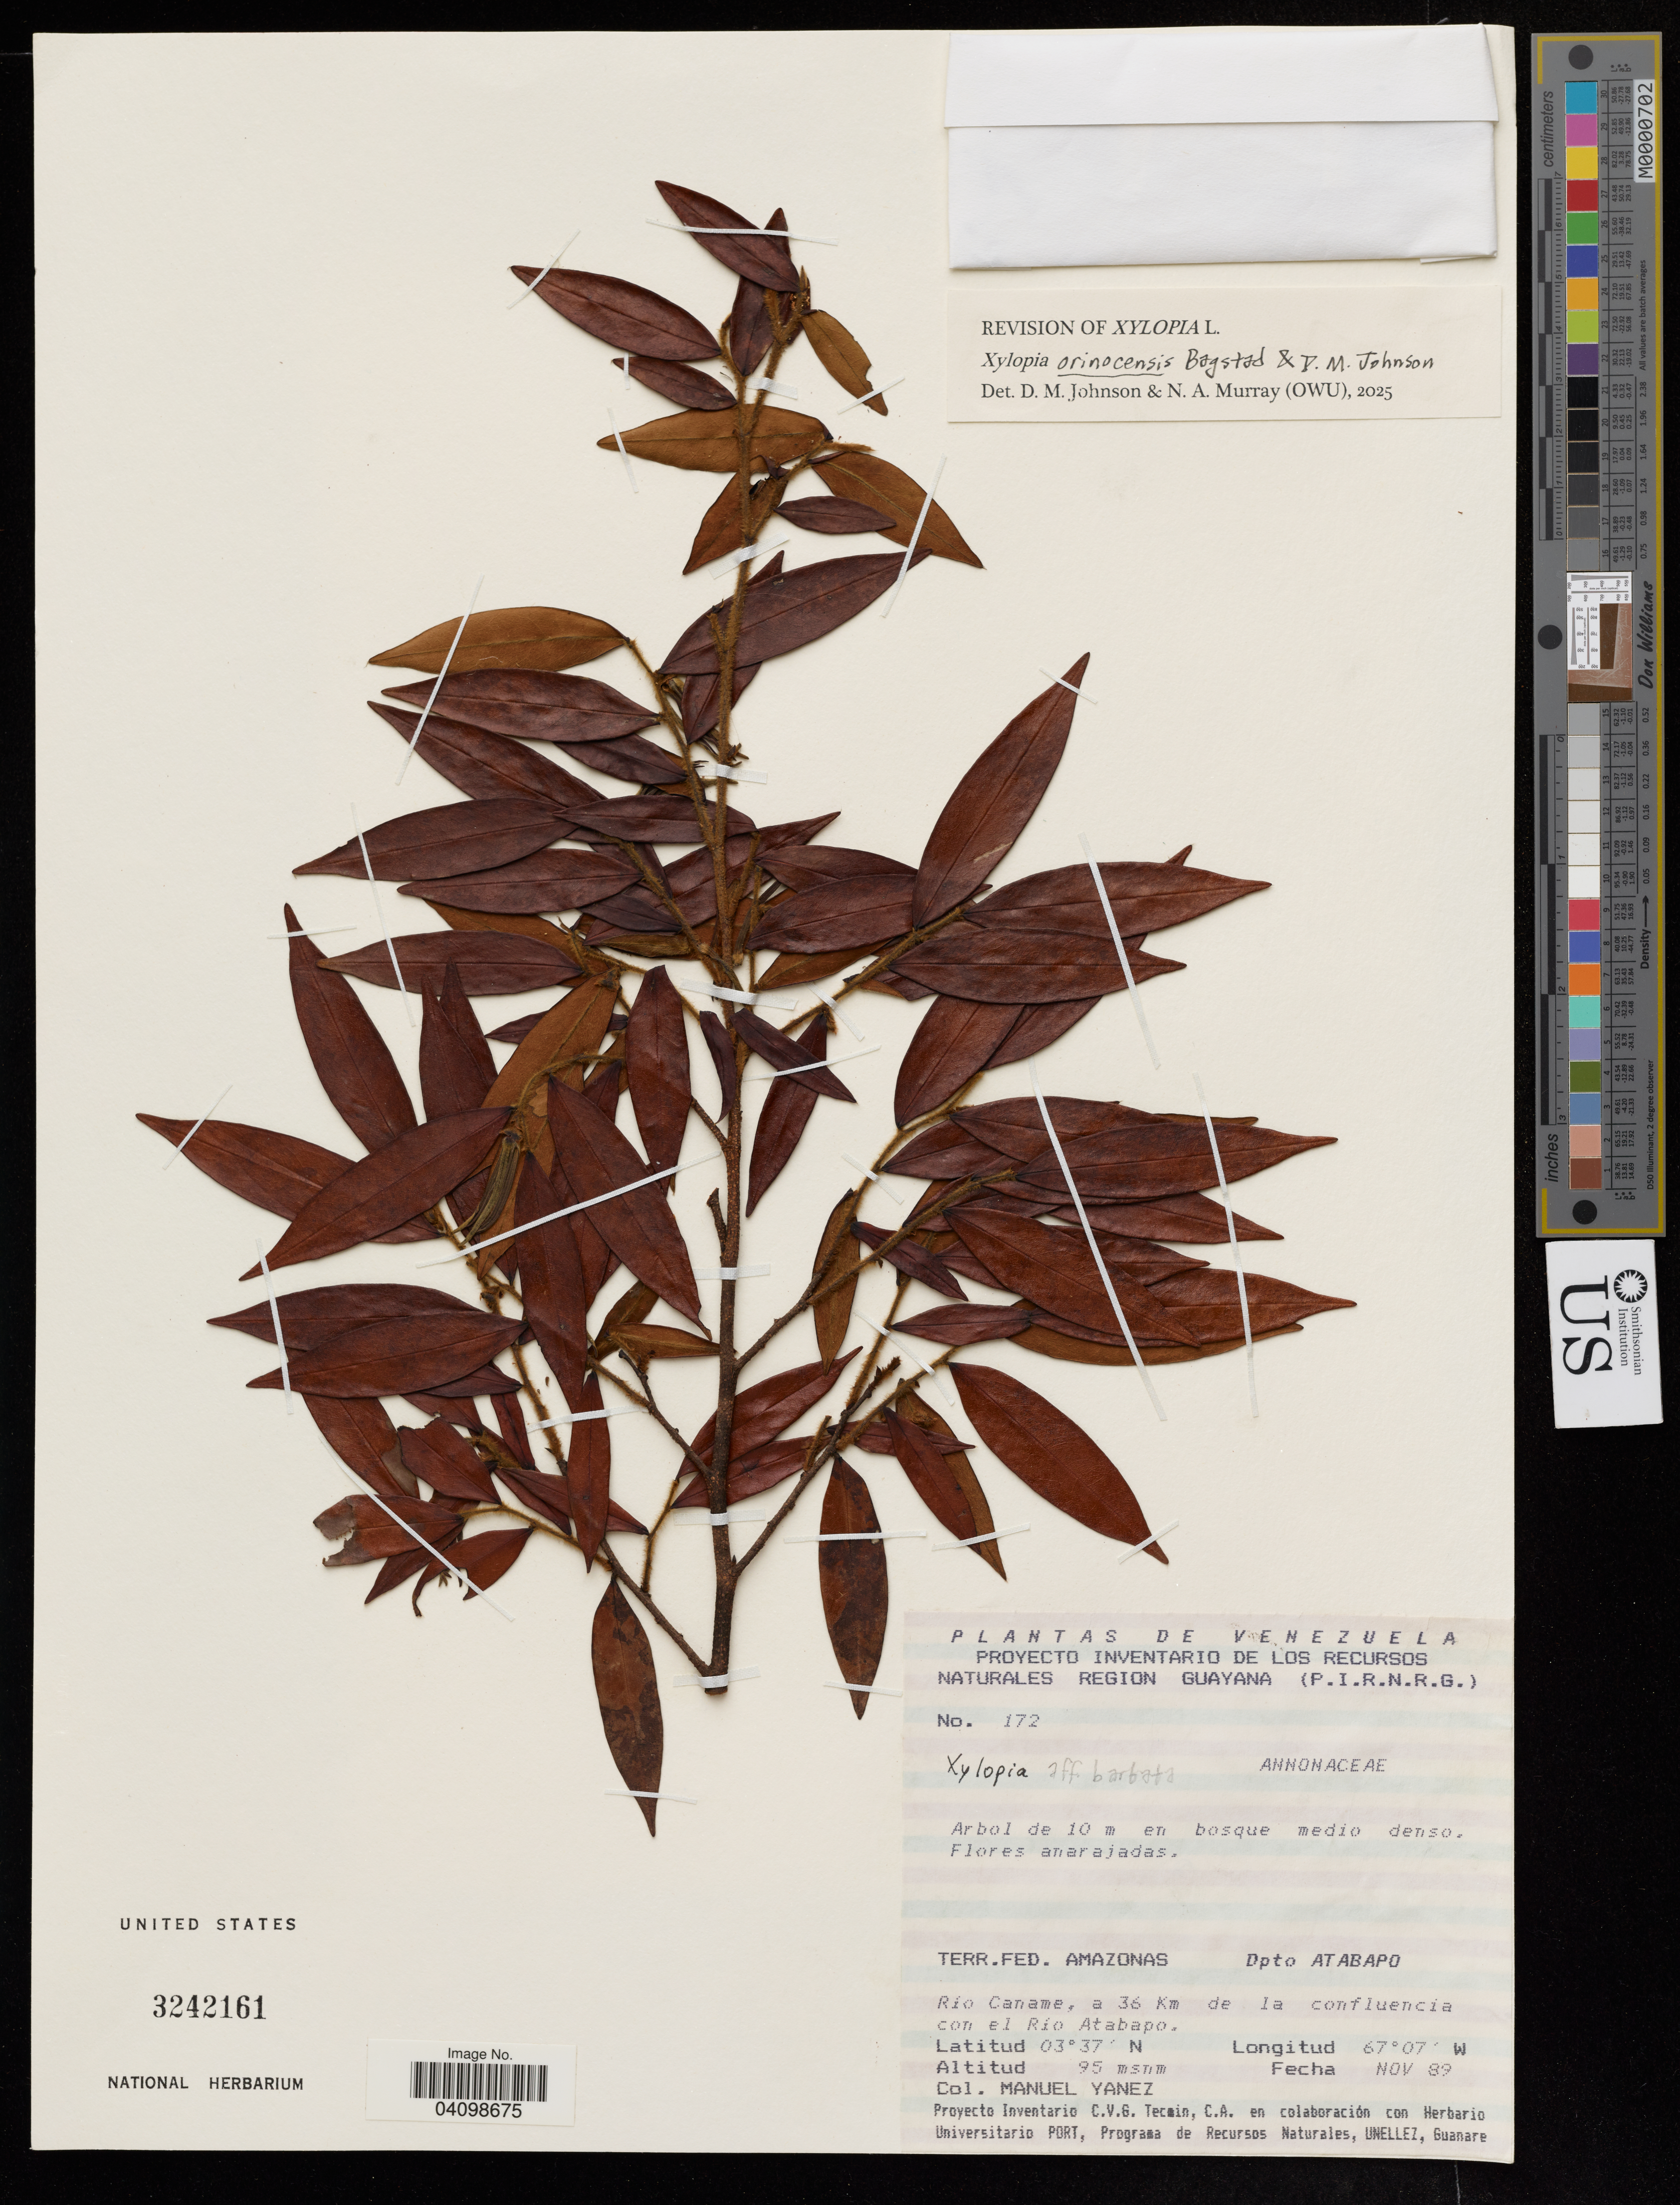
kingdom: Plantae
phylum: Tracheophyta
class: Magnoliopsida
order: Magnoliales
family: Annonaceae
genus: Xylopia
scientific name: Xylopia orinocensis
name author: Bagstad & D.M. Johnson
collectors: M. Yánez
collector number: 172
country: Venezuela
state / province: Amazonas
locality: Terr.Fed. Amazonas, Rio Caname, a 36 Km de la confkuencia con el Rio Atabapo.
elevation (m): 95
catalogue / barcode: US 3242161